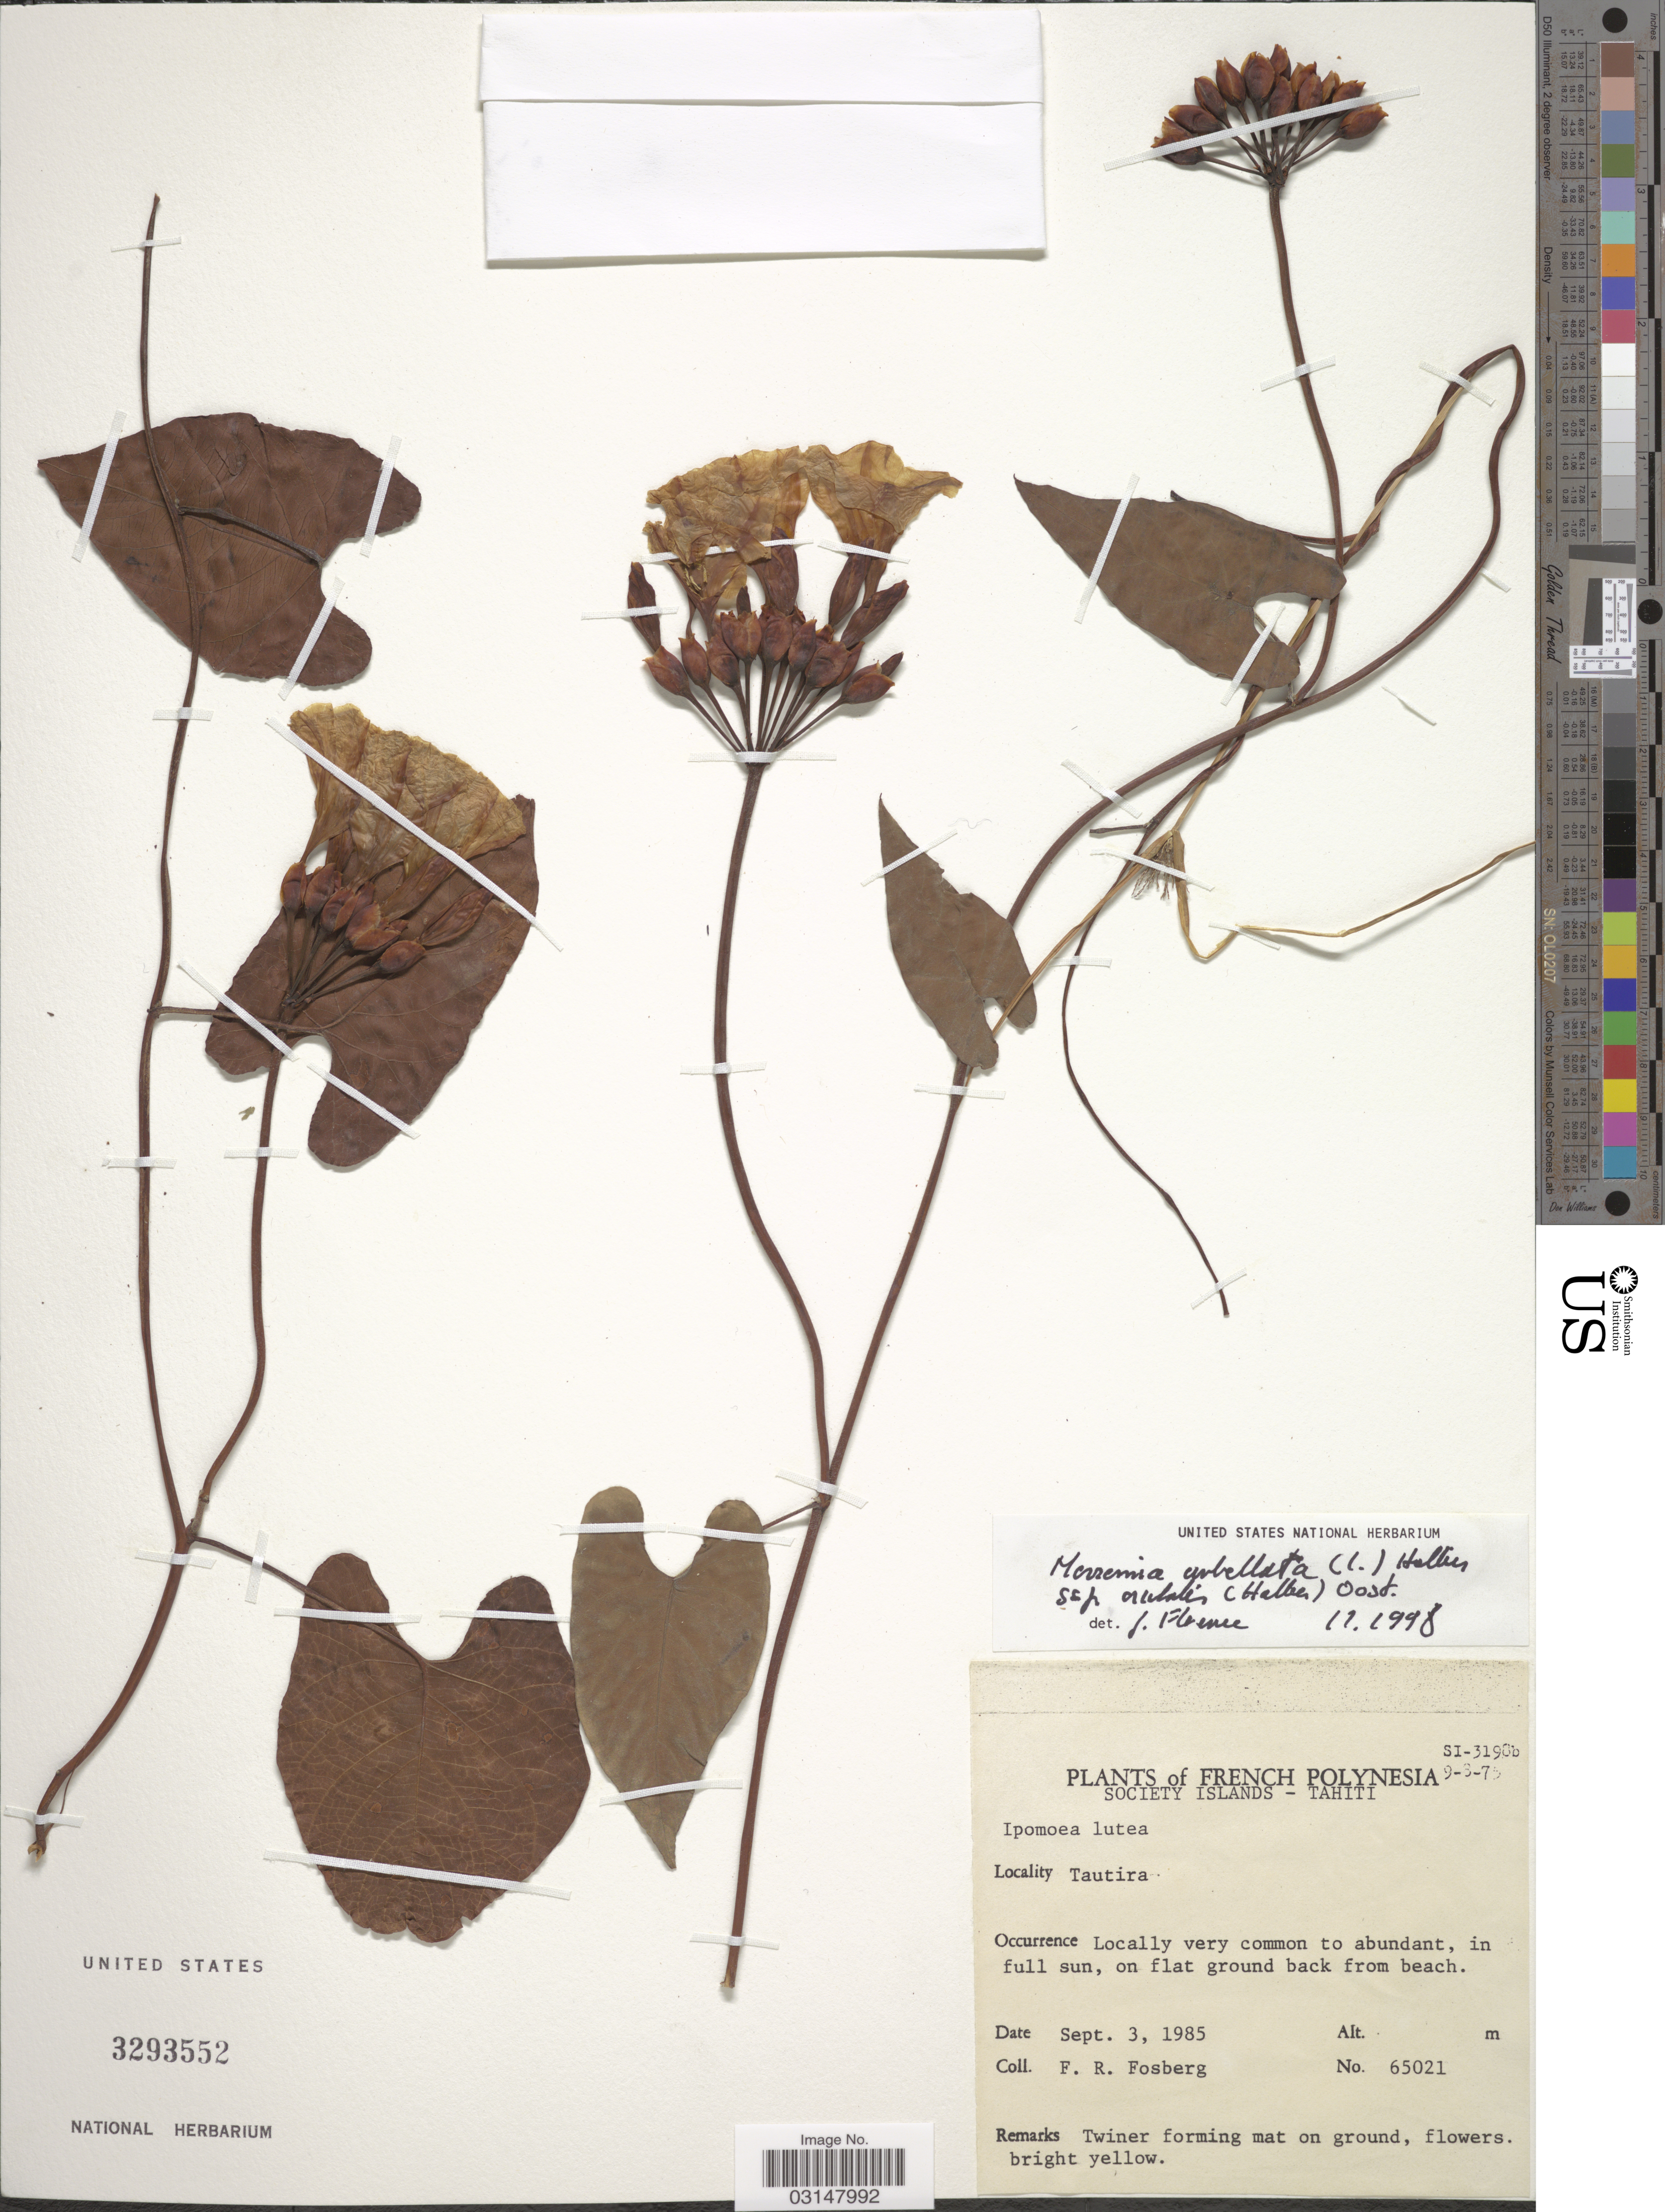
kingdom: Plantae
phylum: Tracheophyta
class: Magnoliopsida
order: Solanales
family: Convolvulaceae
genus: Camonea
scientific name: Camonea umbellata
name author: (L.) A. R. Simões & Staples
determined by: Wagner, W. L., (BOT), Smithsonian Institution - National Museum of Natural History (UNITED STATES)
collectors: F. R. Fosberg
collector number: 65021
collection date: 1985-09-03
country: French Polynesia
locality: Society Islands-Tahiti. Tautira.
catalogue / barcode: US 3293552